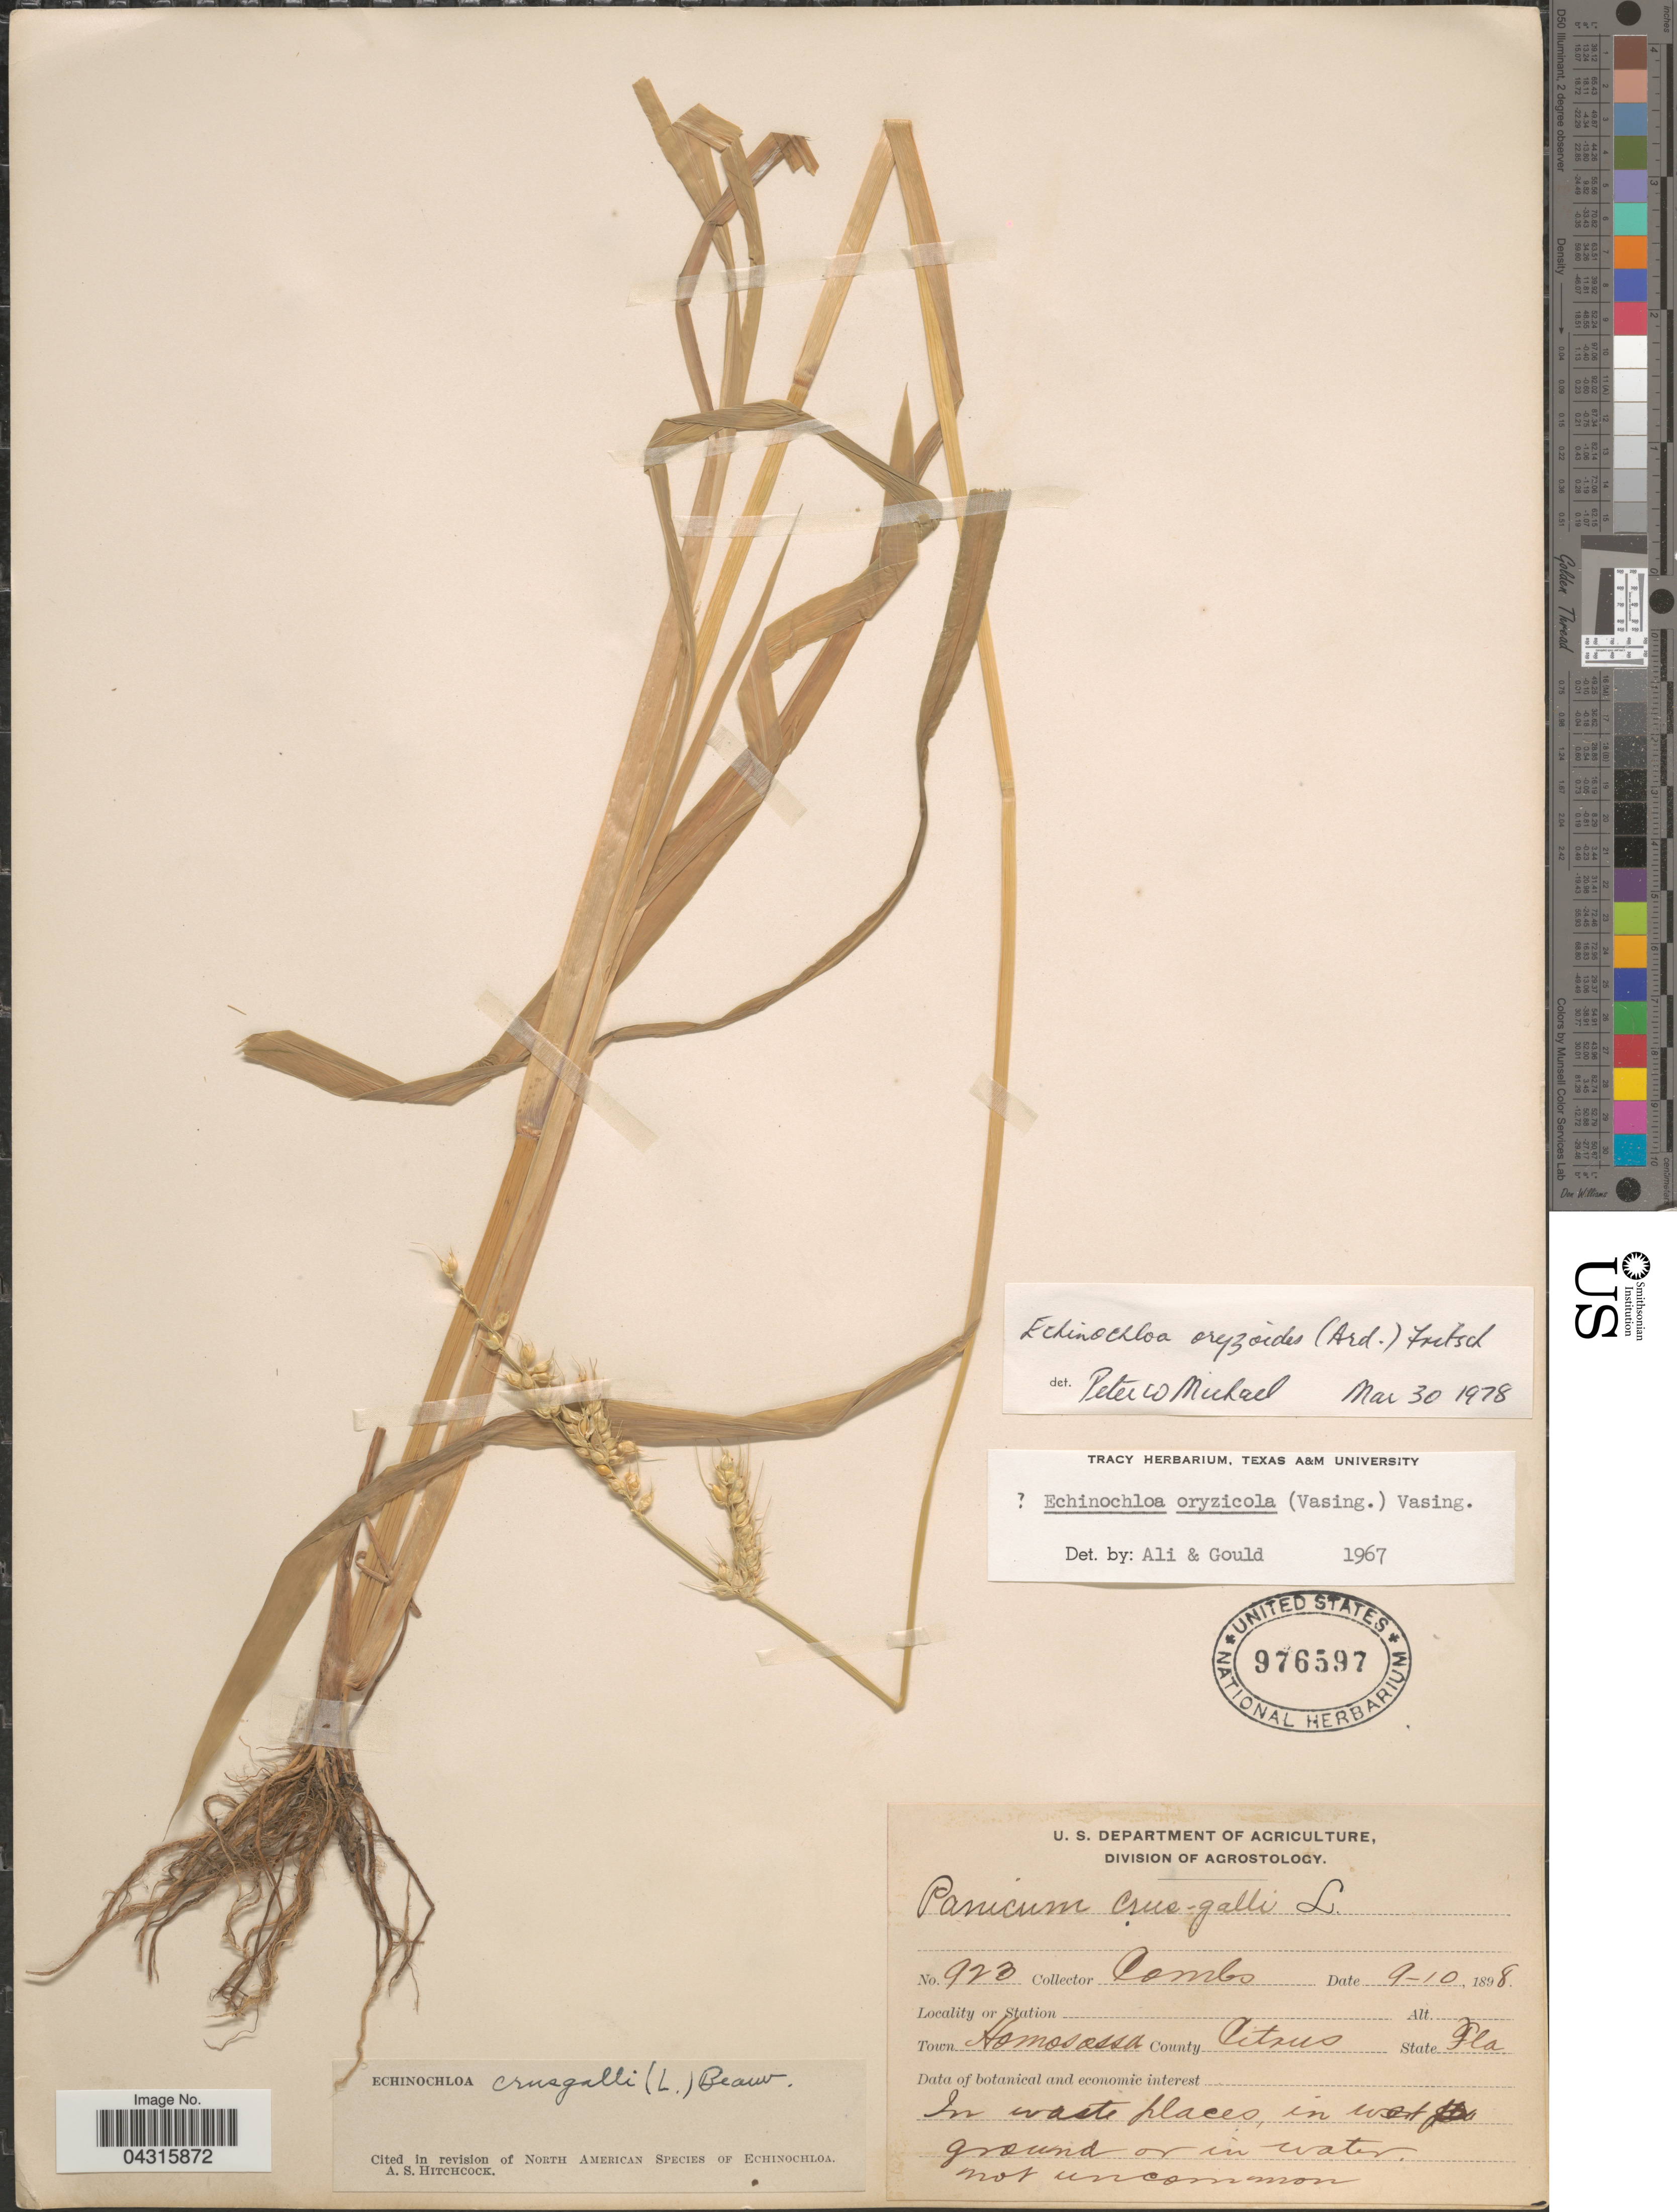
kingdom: Plantae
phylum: Tracheophyta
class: Liliopsida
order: Poales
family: Poaceae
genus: Echinochloa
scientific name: Echinochloa oryzoides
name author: (Ard.) Fritsch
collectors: -. Combs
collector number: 923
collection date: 1898-09-10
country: United States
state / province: Florida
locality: Town Homosassa. County Citrus. In waste places, in wet ground or in water.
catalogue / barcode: US 976597